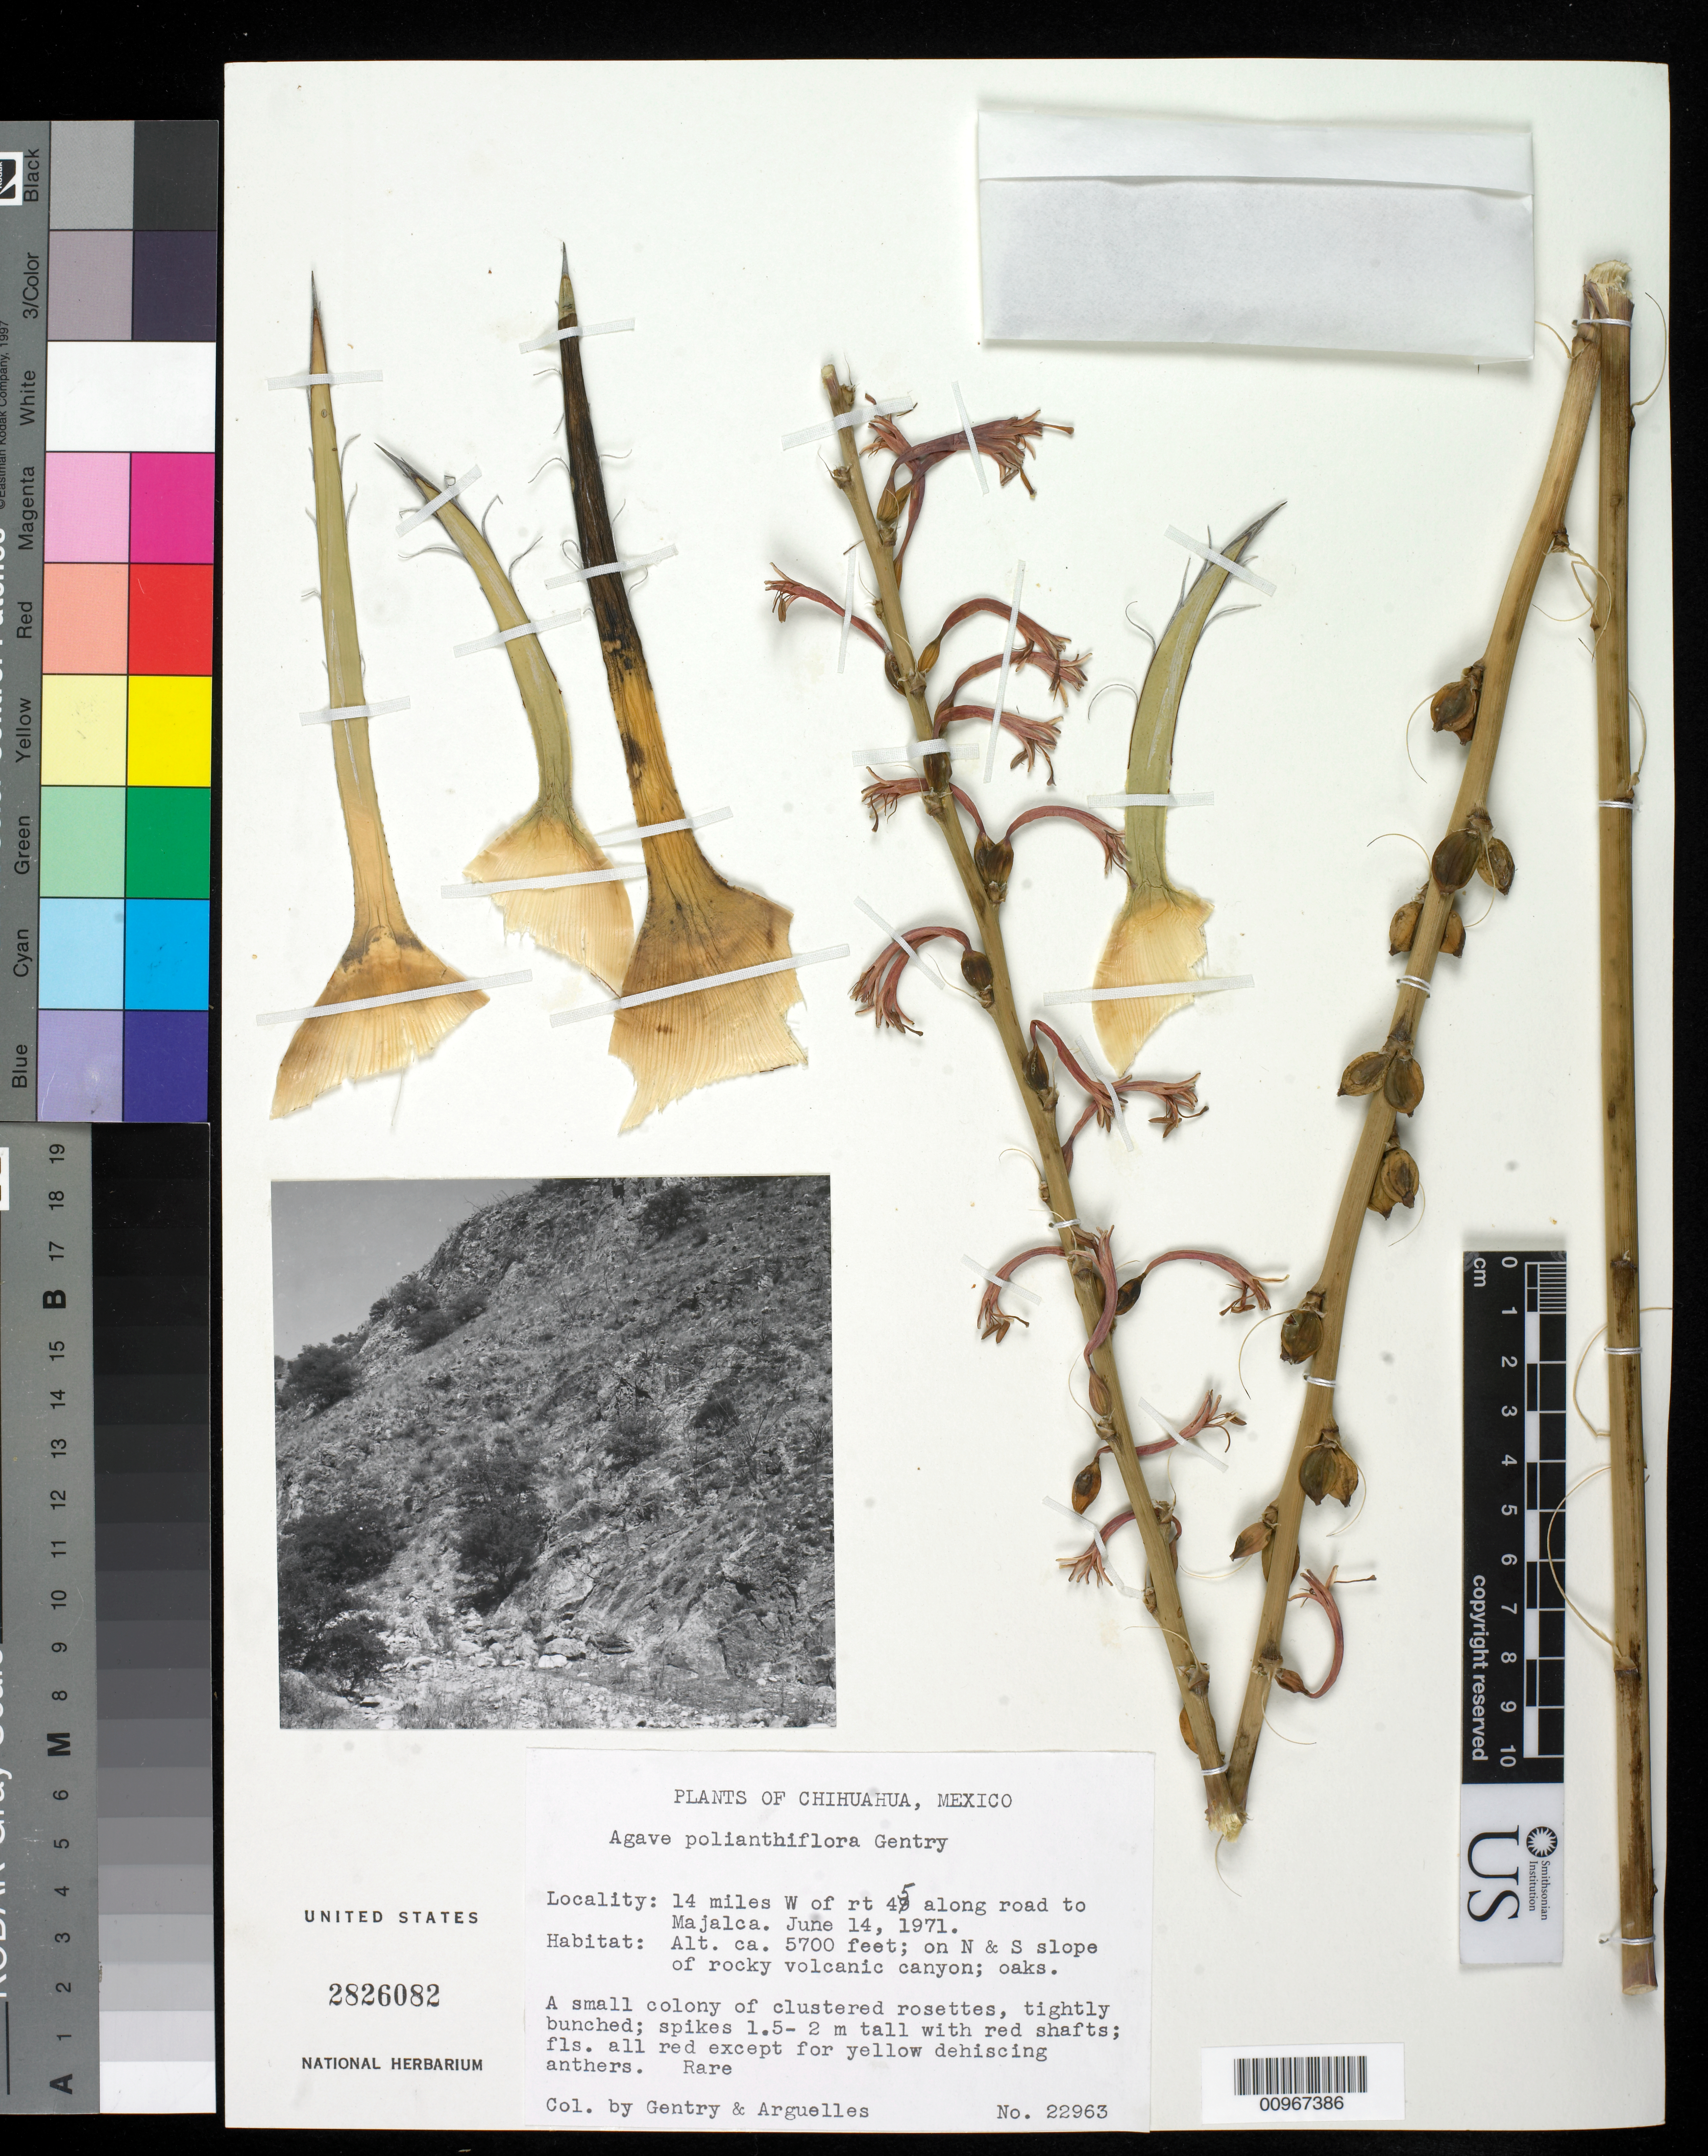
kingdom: Plantae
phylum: Tracheophyta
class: Liliopsida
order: Asparagales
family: Asparagaceae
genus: Agave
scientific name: Agave polianthiflora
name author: Gentry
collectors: Gentry, -- & Arguelles, --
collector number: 22963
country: Mexico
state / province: Chihuahua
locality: W of rt 45 along road to Majalca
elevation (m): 1737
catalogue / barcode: US 2826082